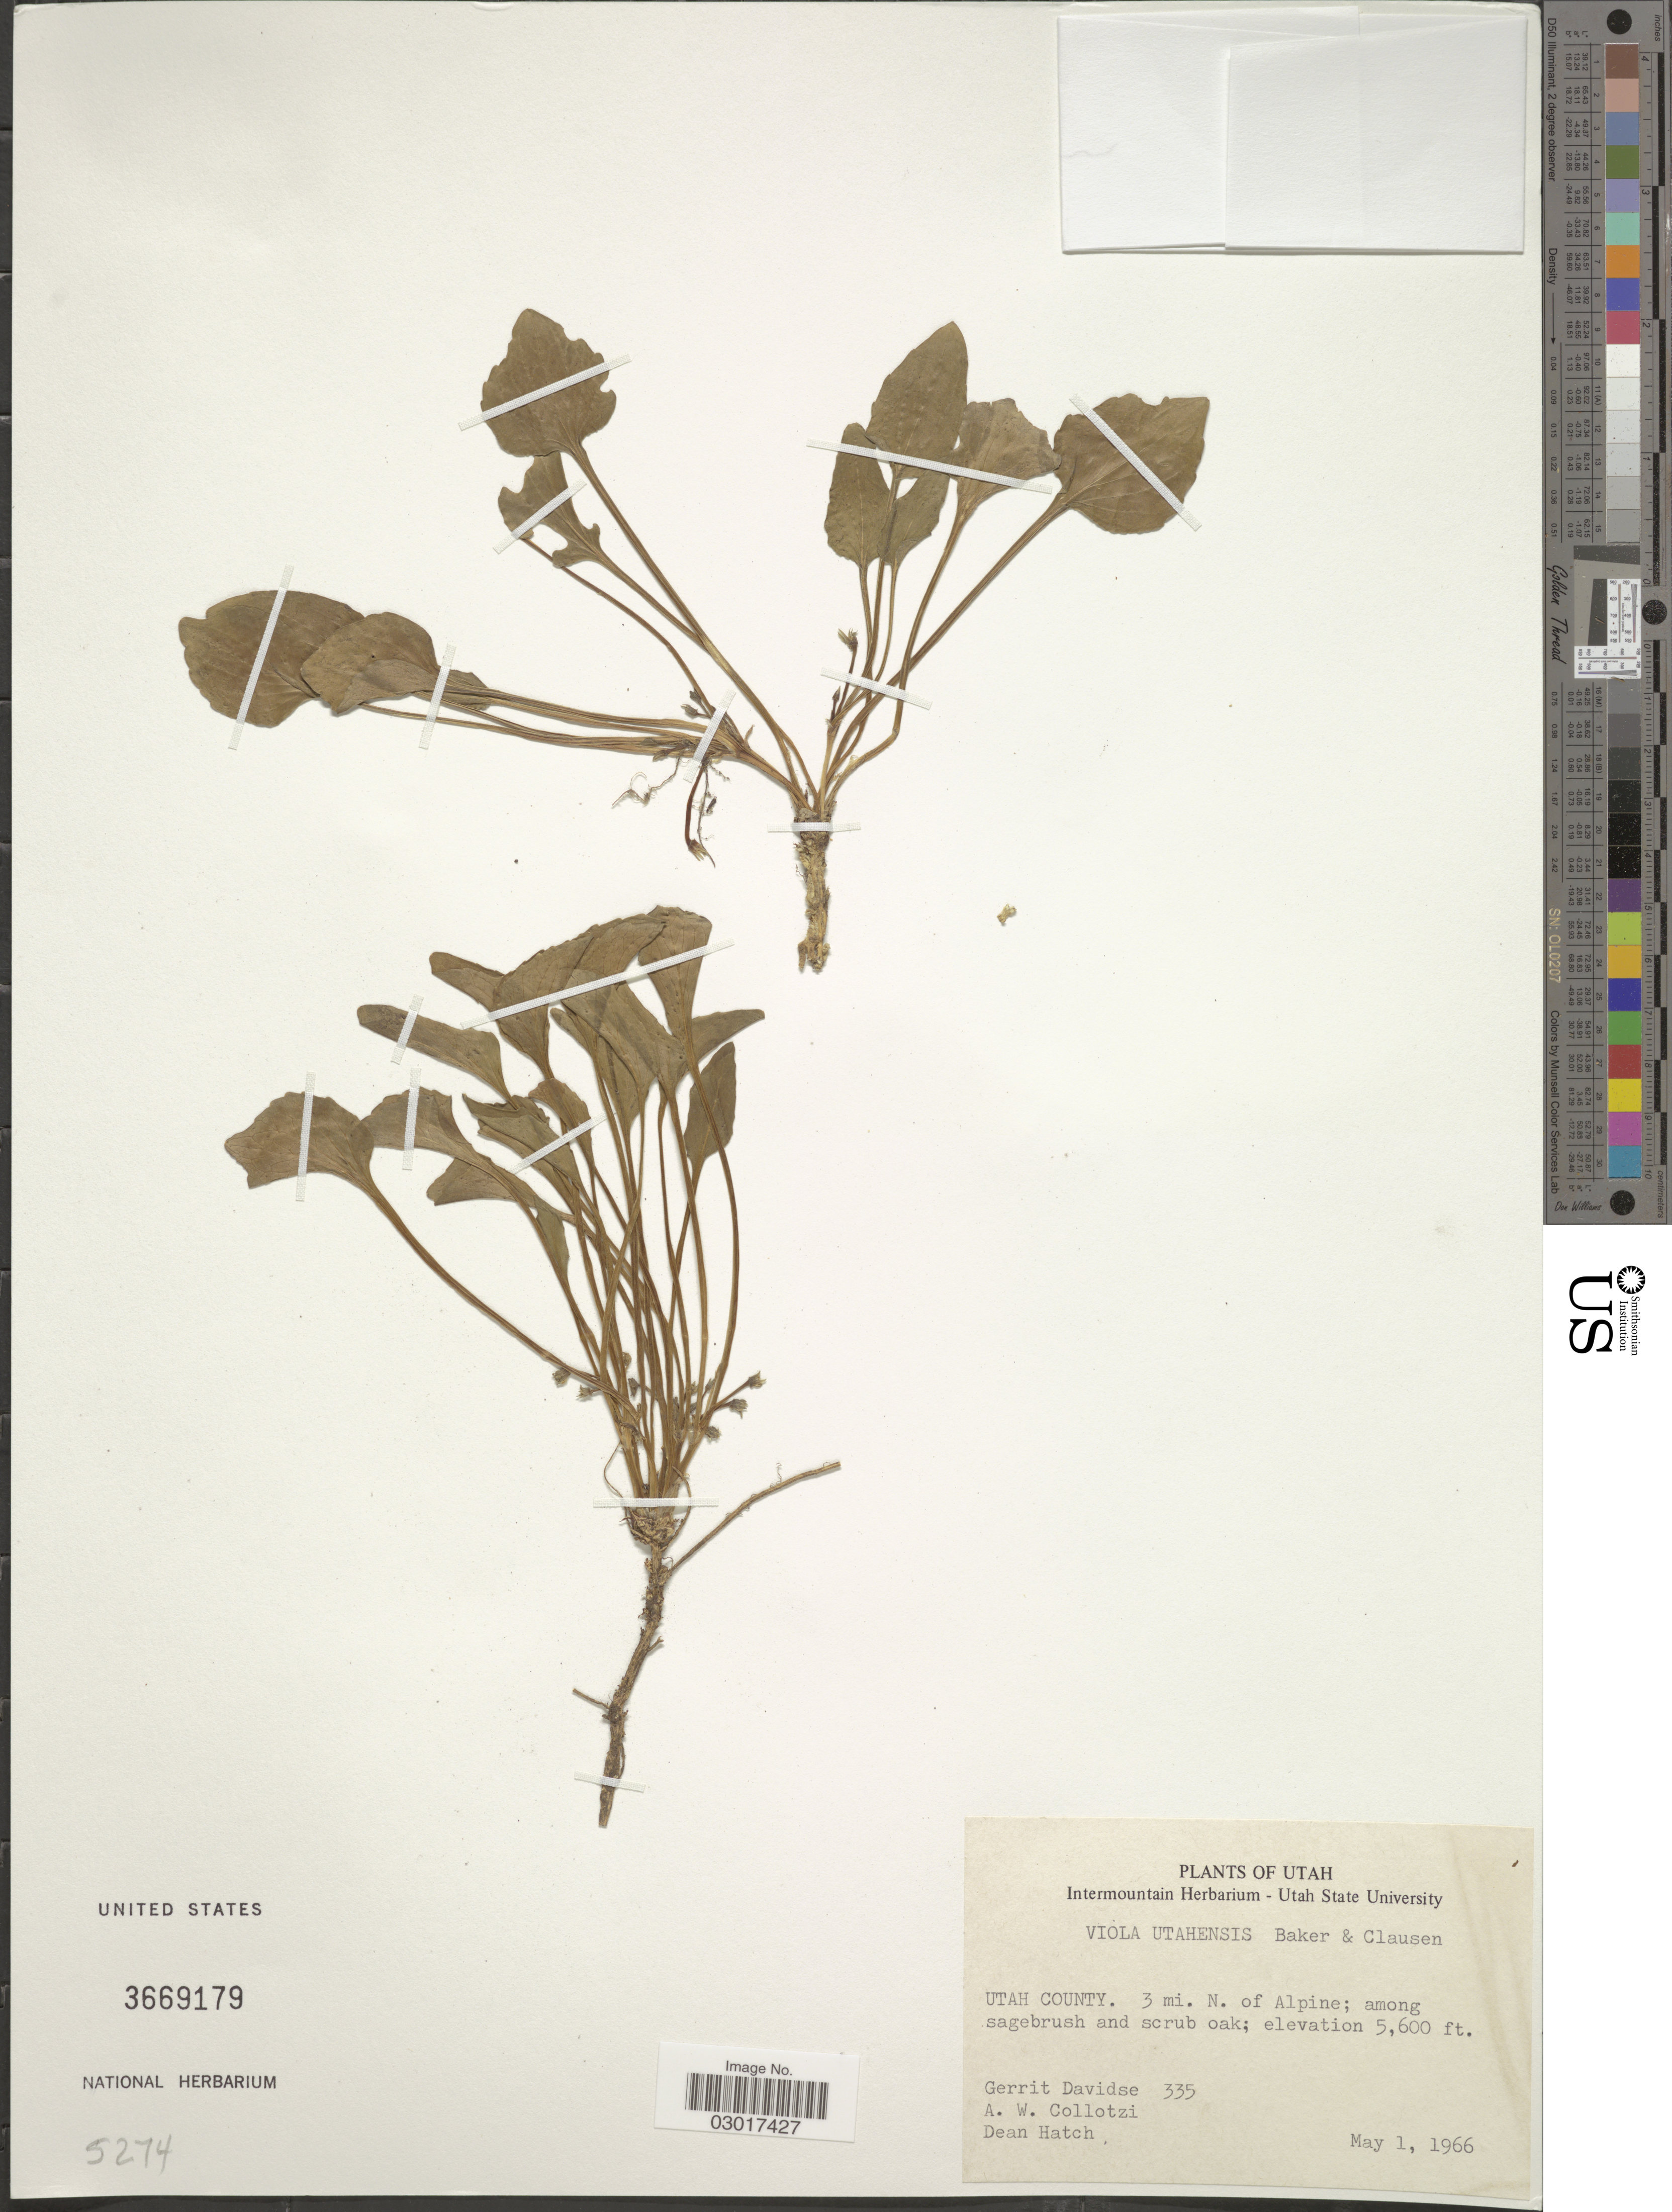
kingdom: Plantae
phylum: Tracheophyta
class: Magnoliopsida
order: Malpighiales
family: Violaceae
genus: Viola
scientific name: Viola utahensis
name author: M.S. Baker & J.C. Clausen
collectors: G. Davidse, A. W. Collotzi & D. Hatch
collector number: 335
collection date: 1966-05-01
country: United States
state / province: Utah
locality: Utah County. 3 mi. N. of Alpine.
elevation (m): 1707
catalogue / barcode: US 3669179